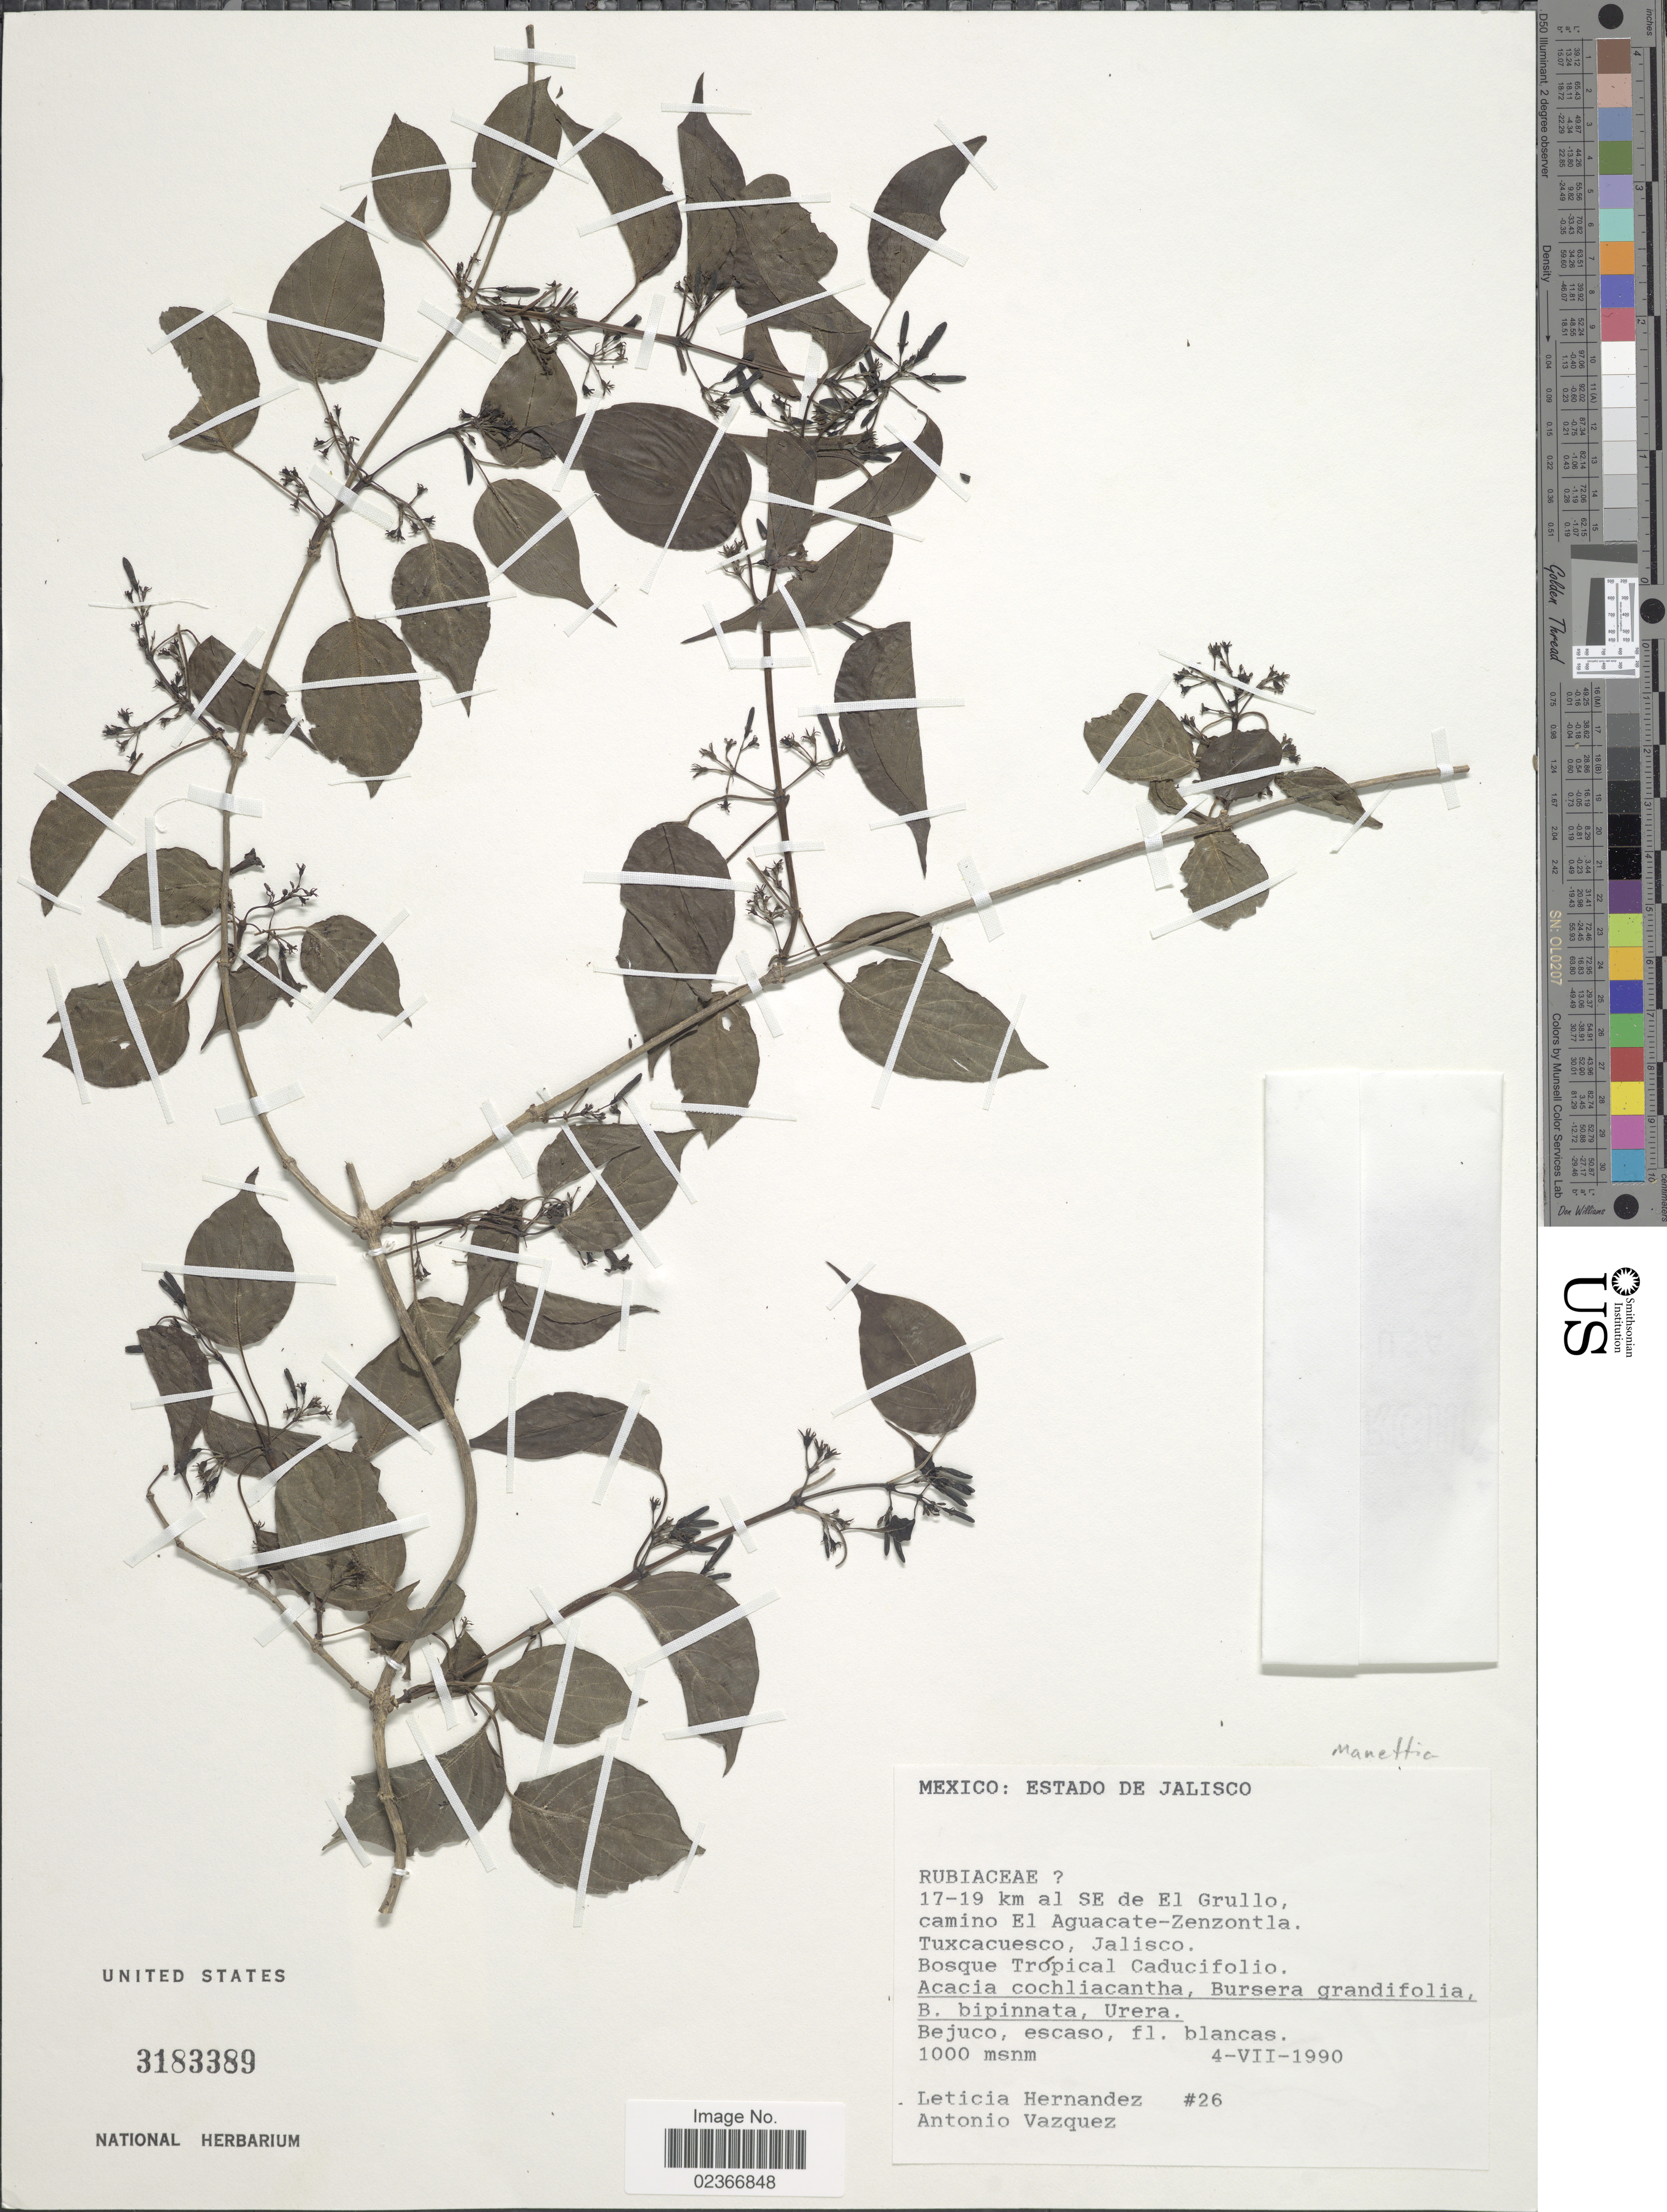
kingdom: Plantae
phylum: Tracheophyta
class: Magnoliopsida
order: Gentianales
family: Rubiaceae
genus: Manettia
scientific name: Manettia sp.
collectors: L. Hernández & A. Vazquez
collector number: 26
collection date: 1990-07-04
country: Mexico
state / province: Jalisco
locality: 17-19 km al SE de El Grullo, camino El Aguacate- Zenzontla. Tuxcacuesco. Bosque Tropical Caducifolio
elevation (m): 1000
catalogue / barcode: US 3183389